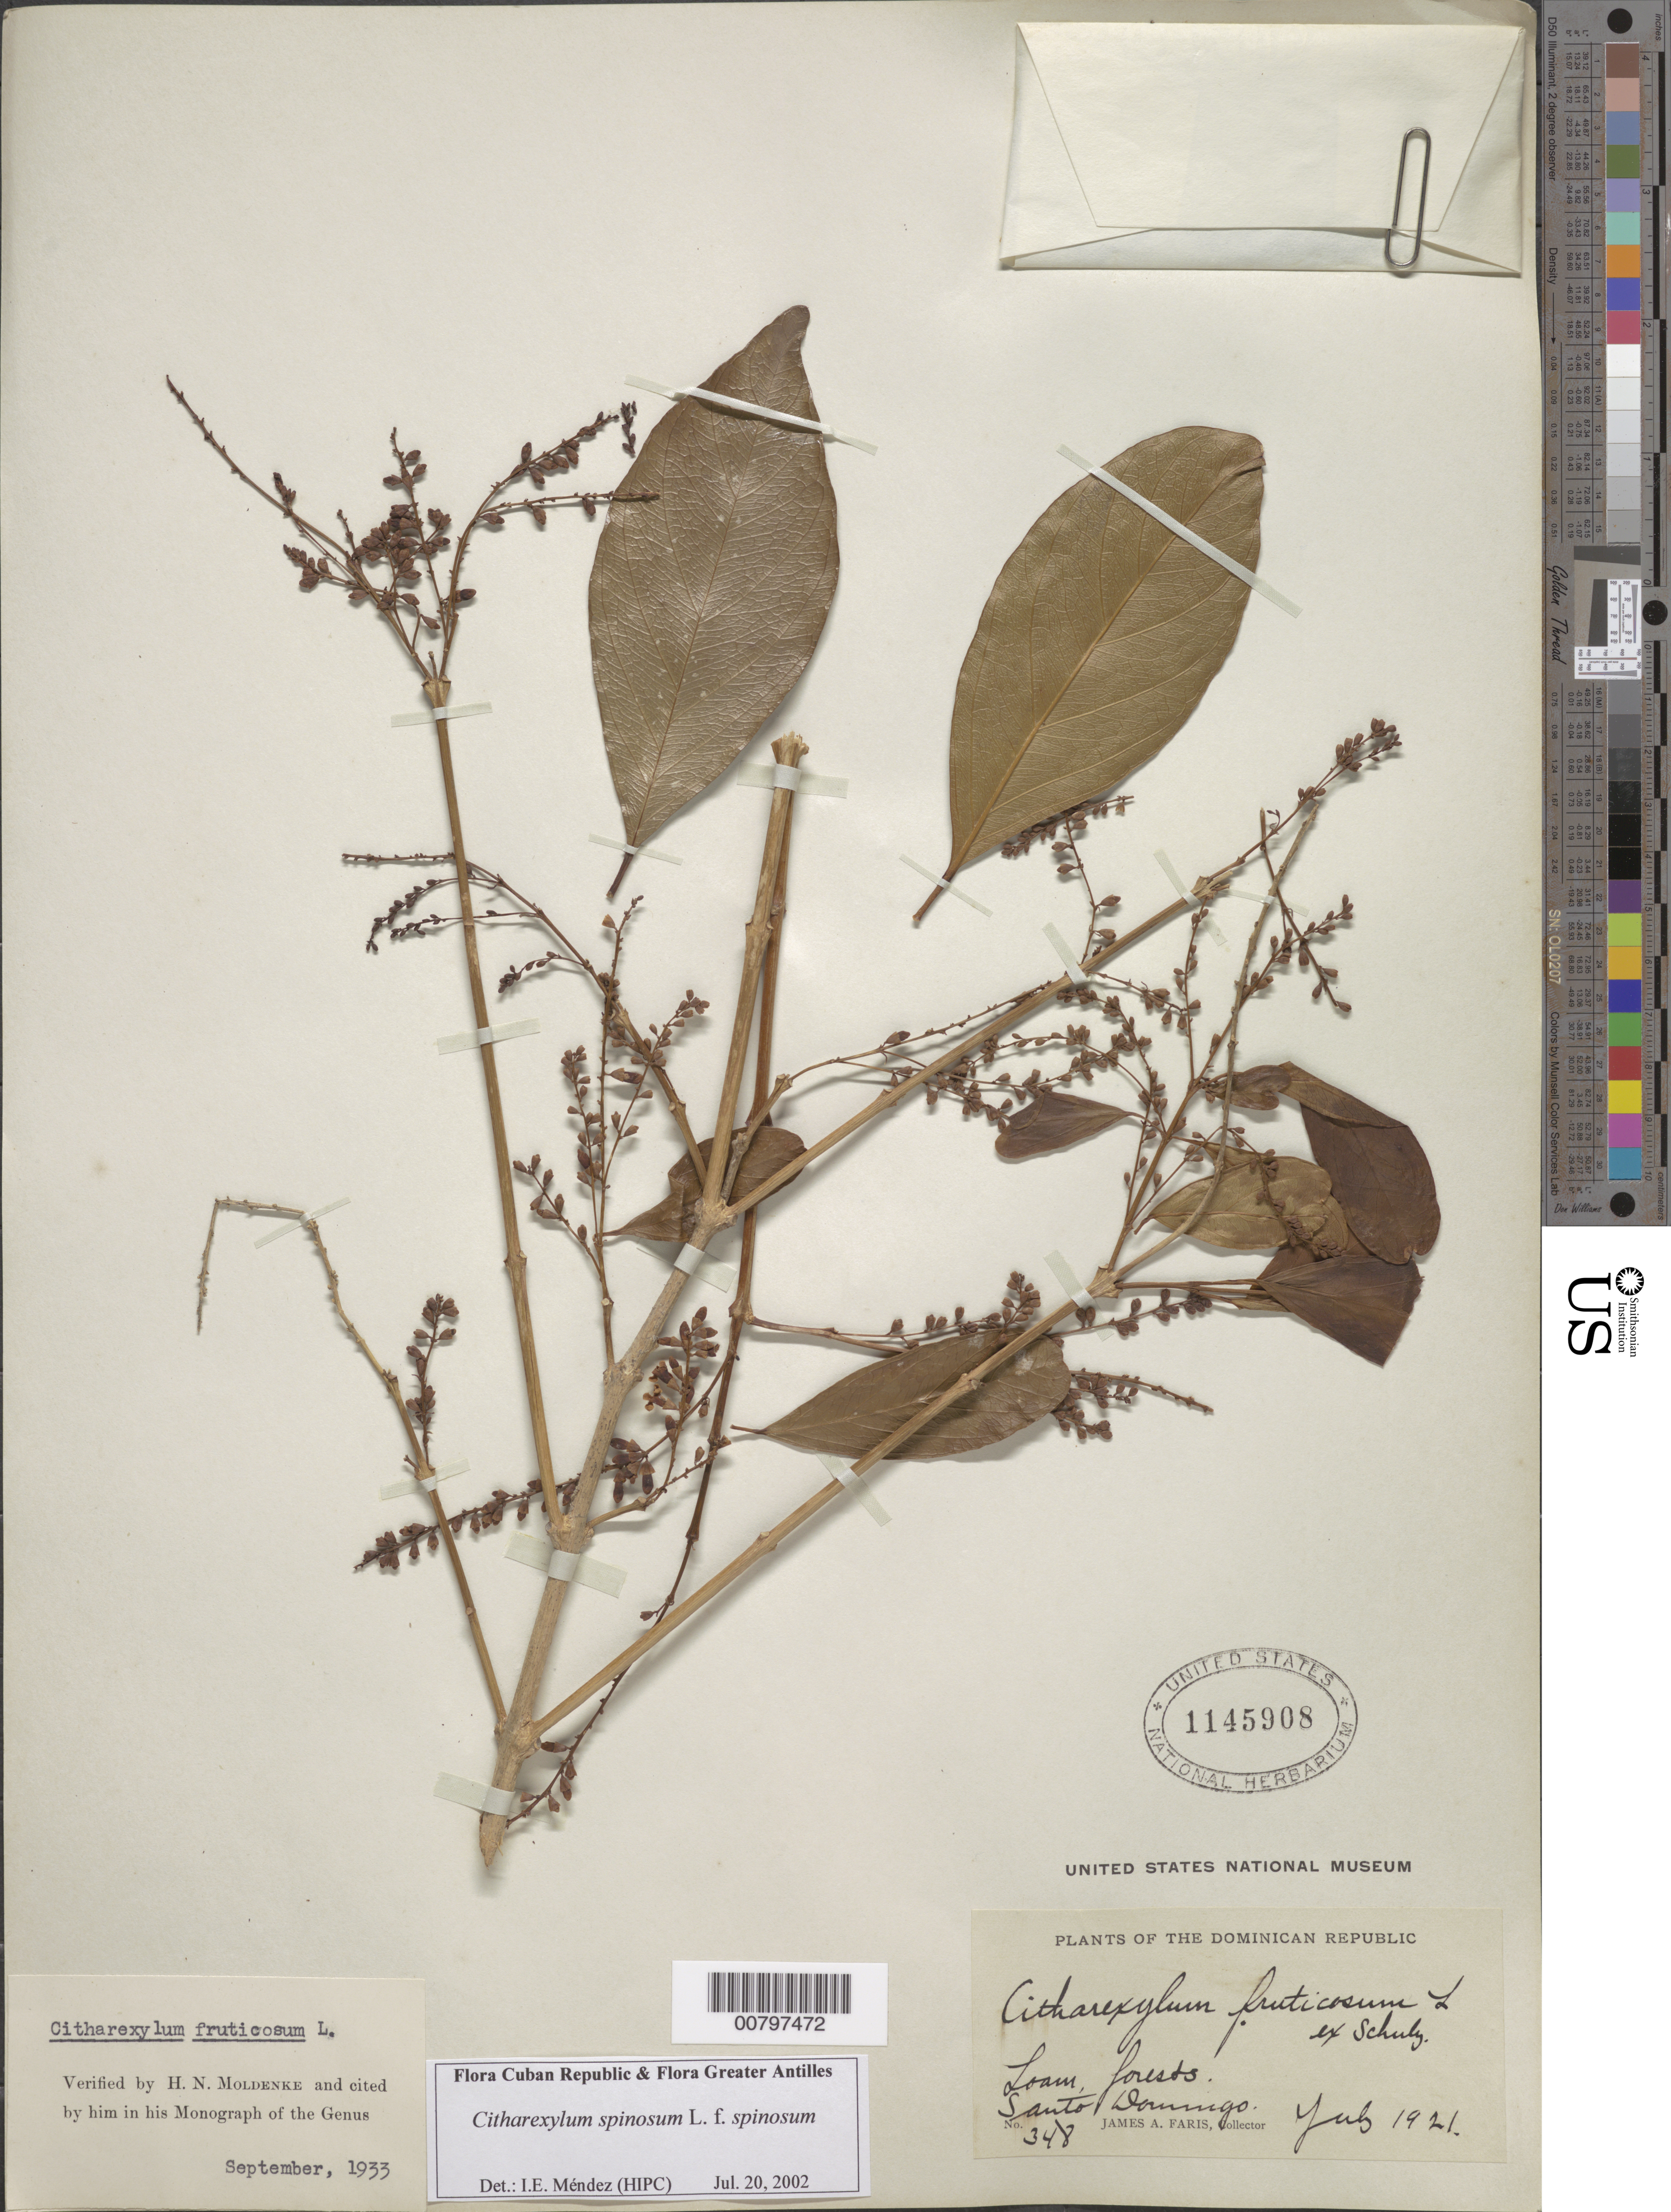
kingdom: Plantae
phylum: Tracheophyta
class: Magnoliopsida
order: Lamiales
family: Verbenaceae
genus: Citharexylum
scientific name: Citharexylum spinosum f. spinosum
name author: L.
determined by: Méndez, Isidro E., (HIPC)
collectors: J. Faris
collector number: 348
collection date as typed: Jul 1921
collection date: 1921-07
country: Dominican Republic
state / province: San Cristóbal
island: Hispaniola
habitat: Loam forests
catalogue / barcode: US 1145908